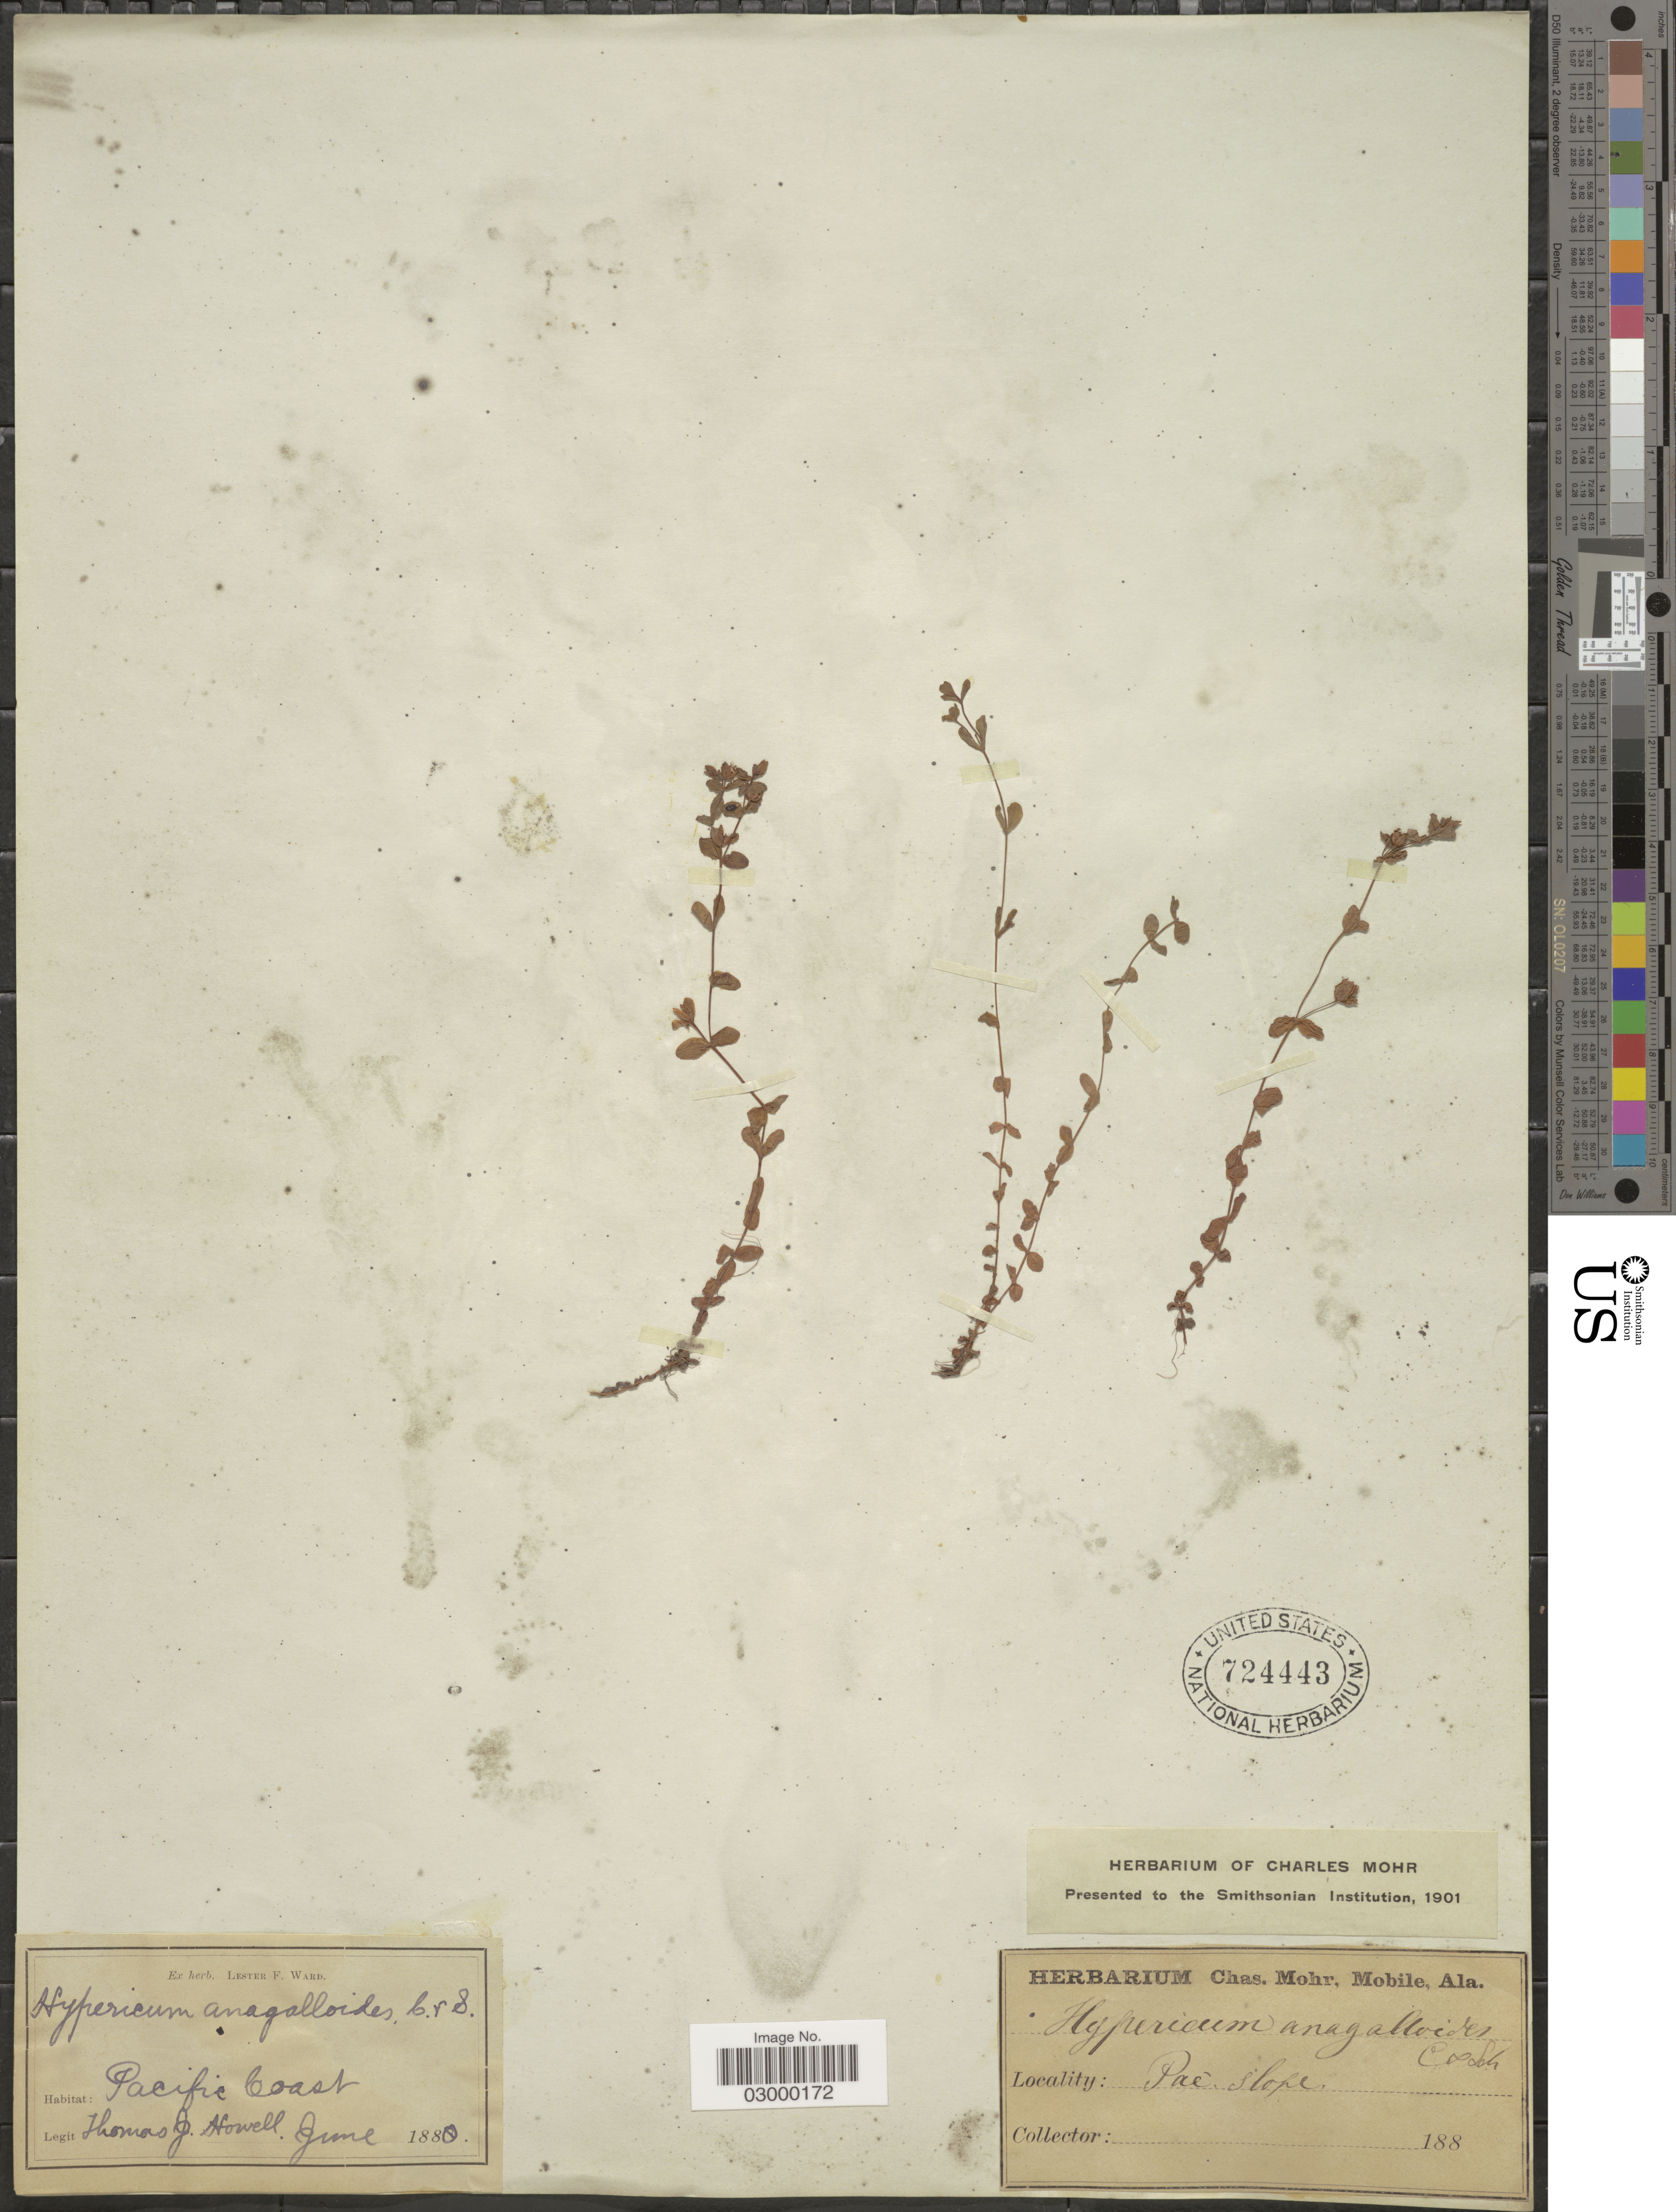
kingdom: Plantae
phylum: Tracheophyta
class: Magnoliopsida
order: Malpighiales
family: Hypericaceae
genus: Hypericum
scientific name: Hypericum anagalloides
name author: Cham. & Schltdl.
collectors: T. J. Howell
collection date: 1880-06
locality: Pacific Coast.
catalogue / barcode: US 724443